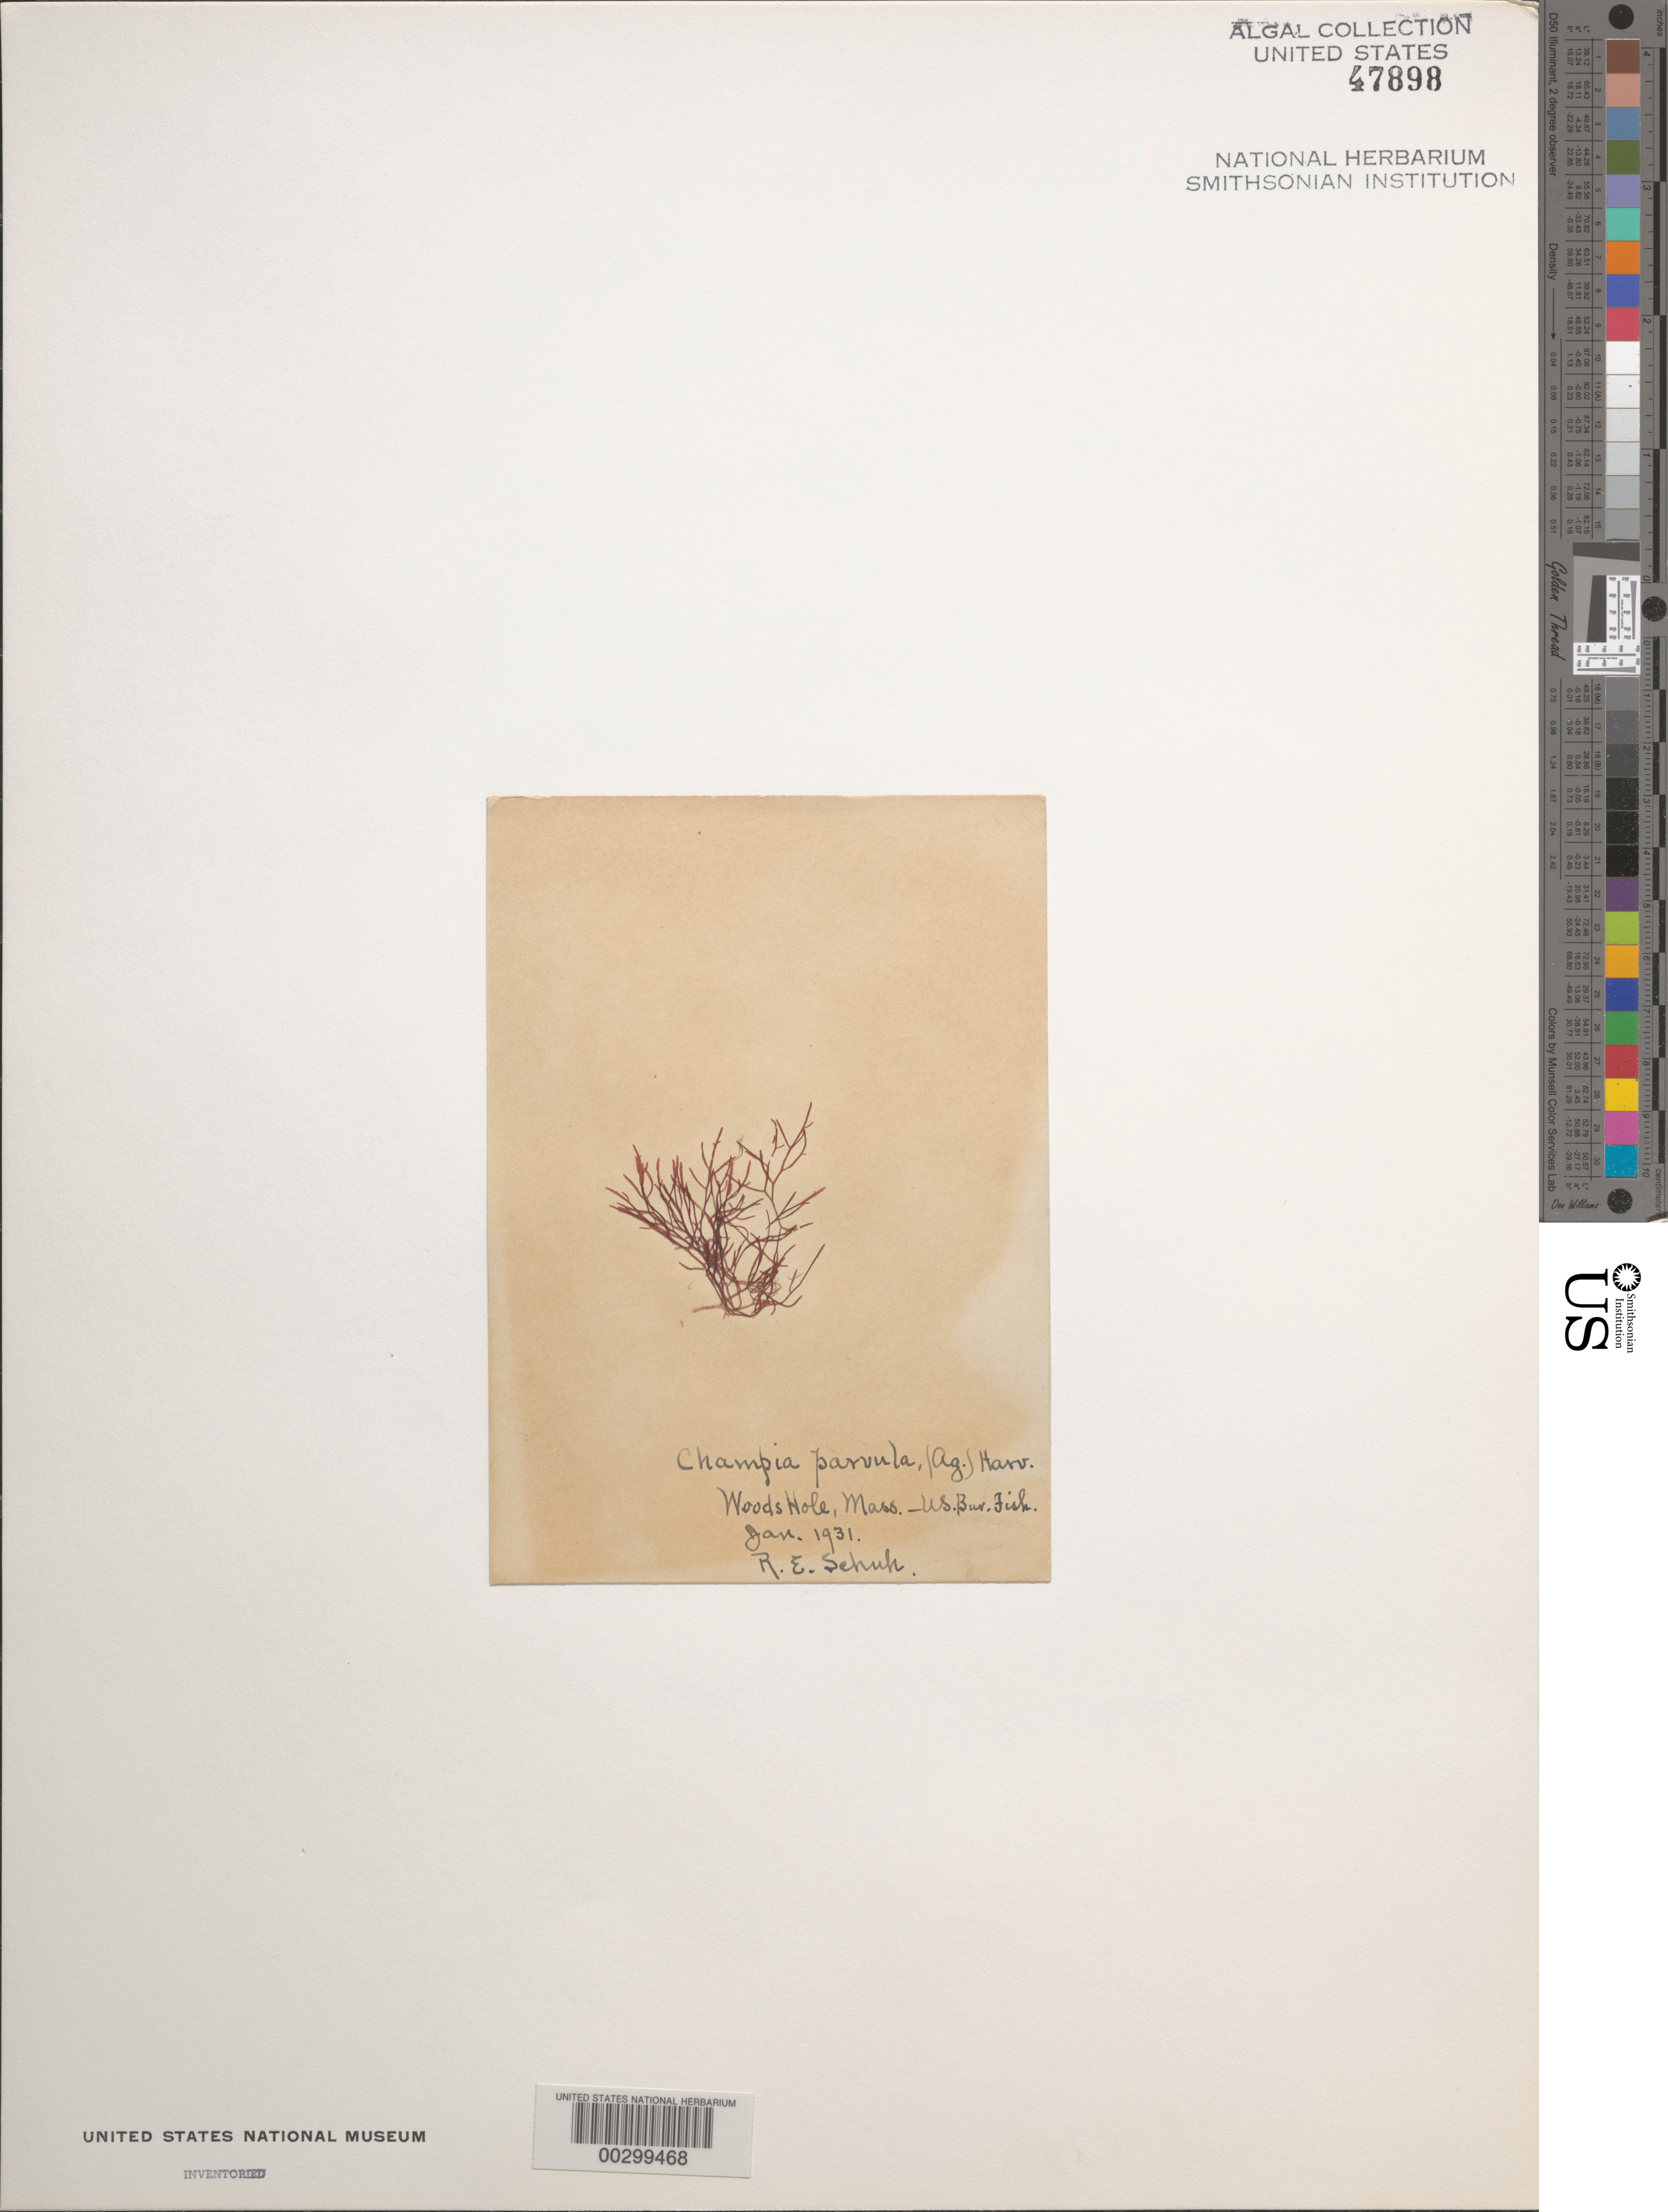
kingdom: Plantae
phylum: Rhodophyta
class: Florideophyceae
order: Rhodymeniales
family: Champiaceae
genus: Champia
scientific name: Champia parvula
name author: (C. Agardh) Harv.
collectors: R. Schuh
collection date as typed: Jan 1931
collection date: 1931-01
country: United States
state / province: Massachusetts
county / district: Barnstable County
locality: Woods Hole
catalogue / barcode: US 47898